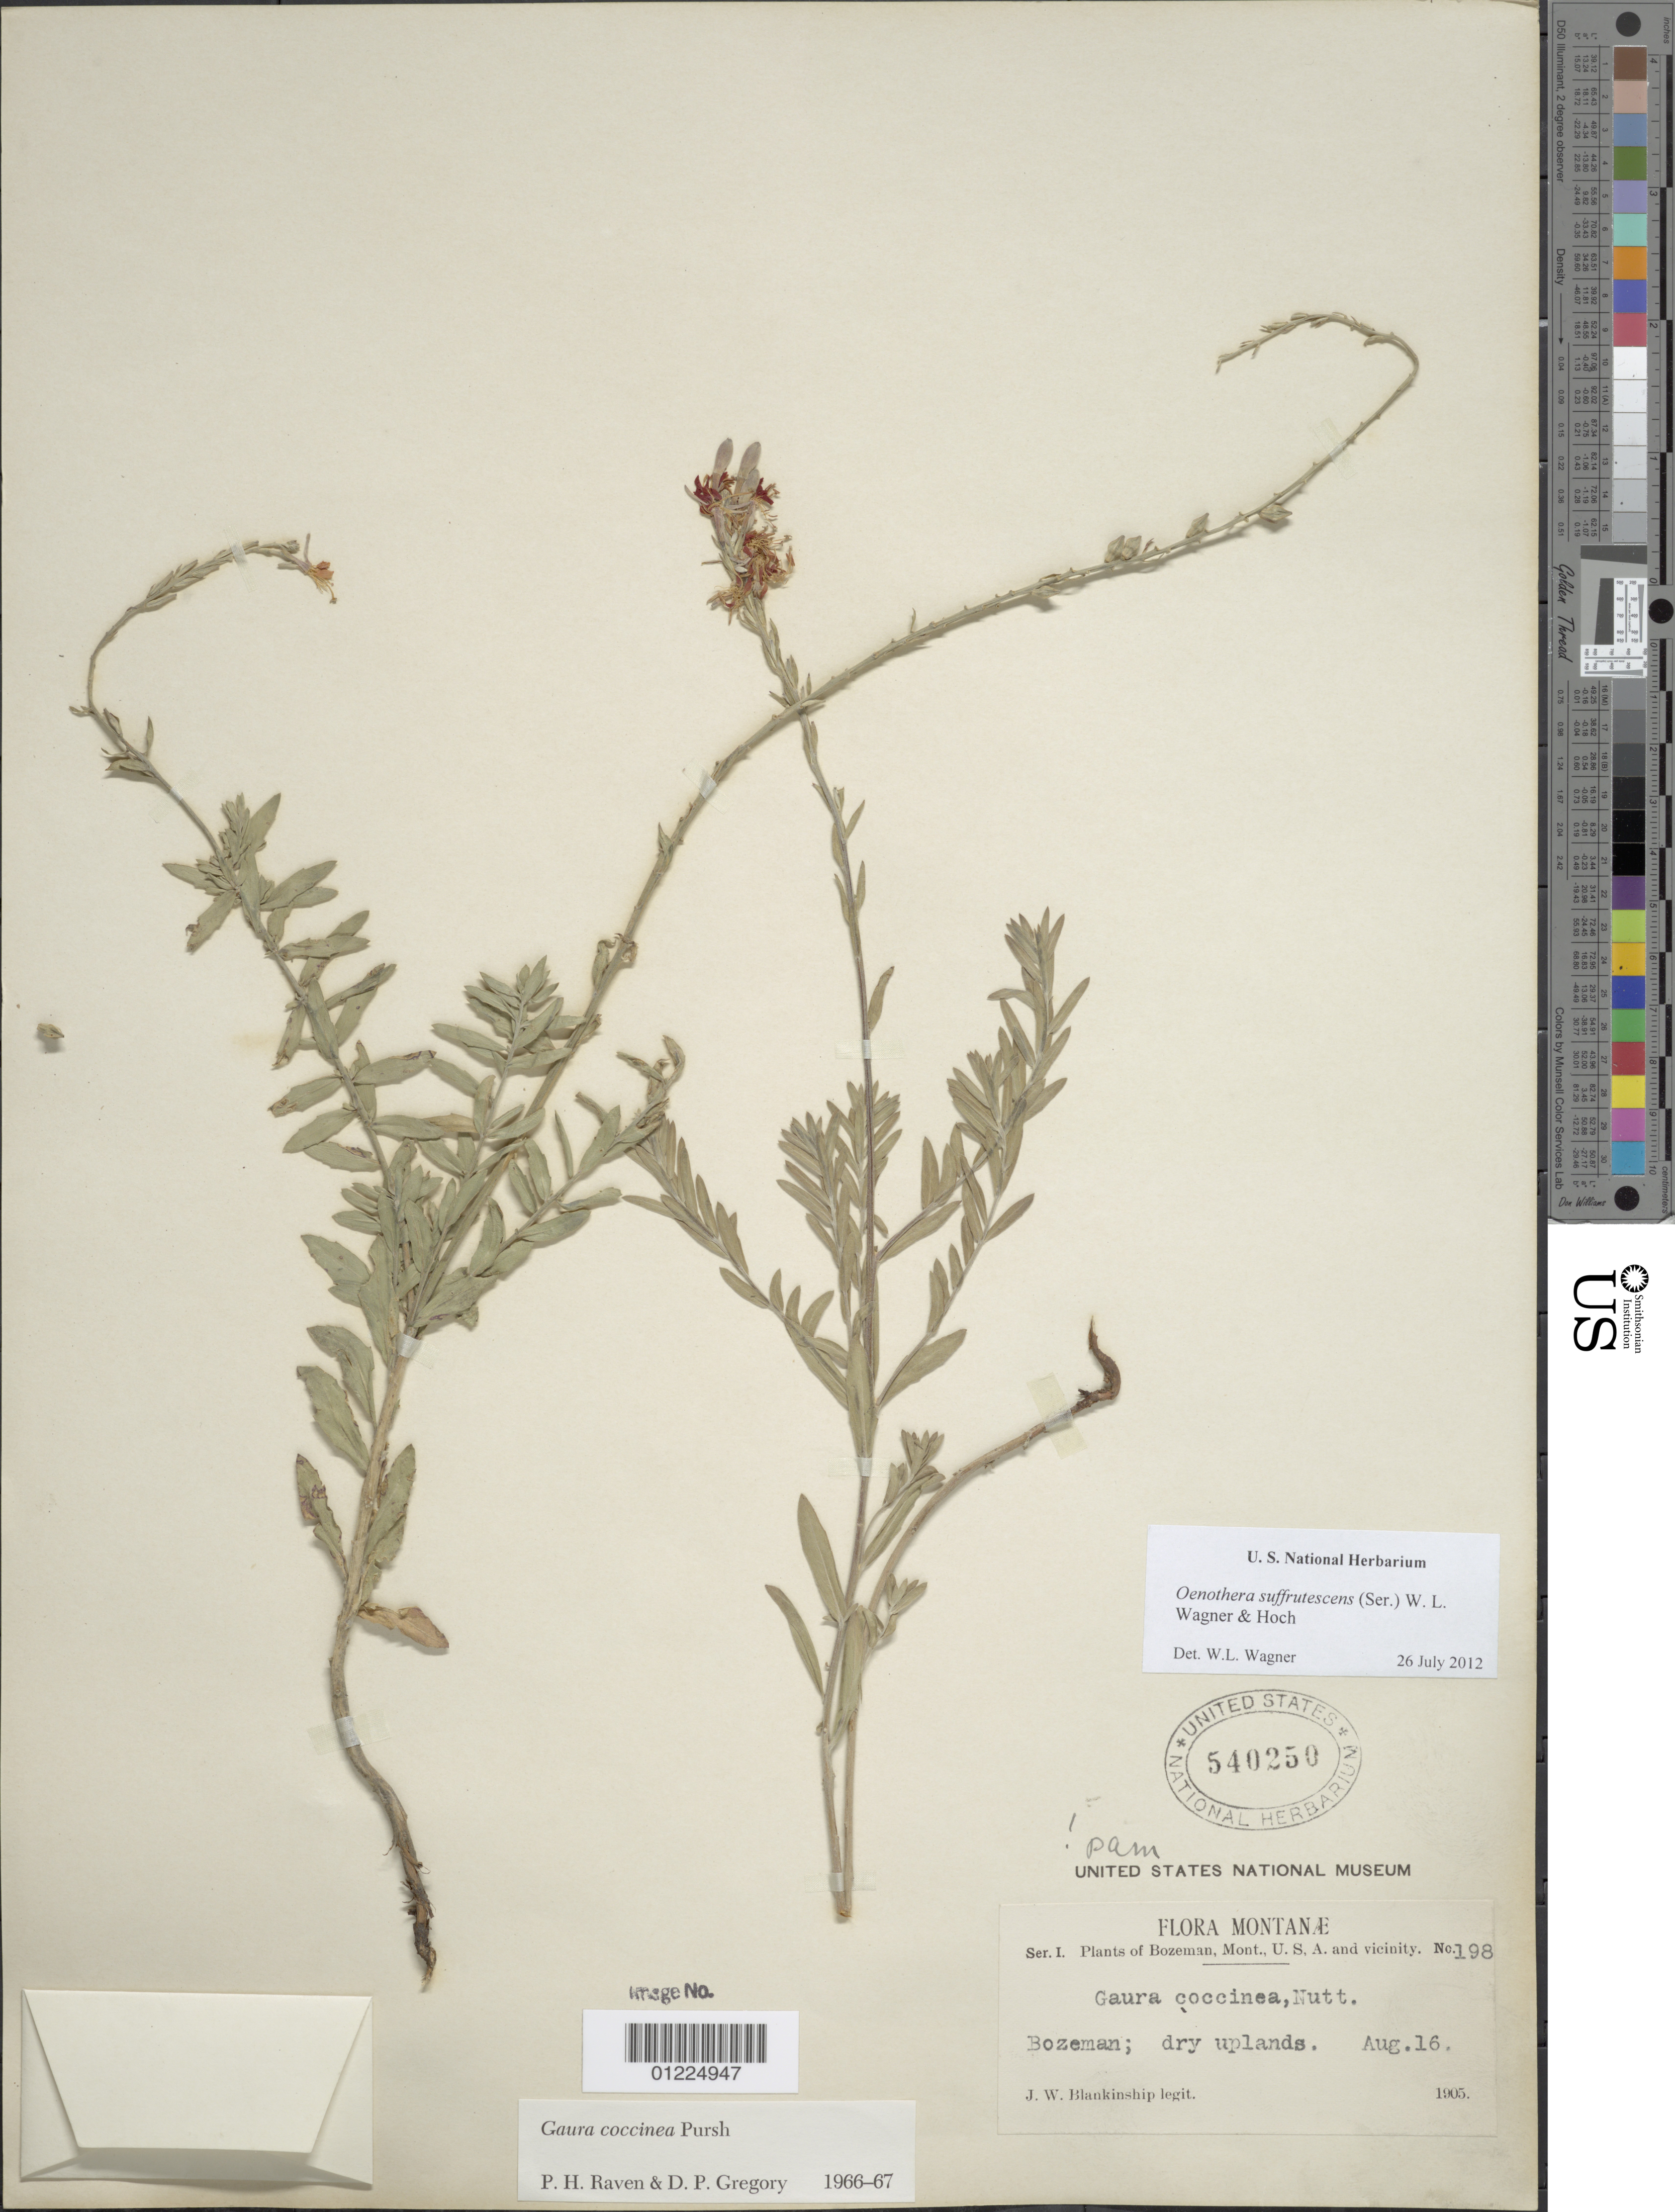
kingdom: Plantae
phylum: Tracheophyta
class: Magnoliopsida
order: Myrtales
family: Onagraceae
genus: Oenothera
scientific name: Oenothera suffrutescens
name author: (Ser.) W.L. Wagner & Hoch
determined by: Wagner, W. L., (BOT), Smithsonian Institution - National Museum of Natural History (UNITED STATES)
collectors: J. W. Blankinship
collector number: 198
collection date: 1905-08-16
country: United States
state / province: Montana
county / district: Gallatin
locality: Bozeman, dry uplands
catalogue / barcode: US 540250